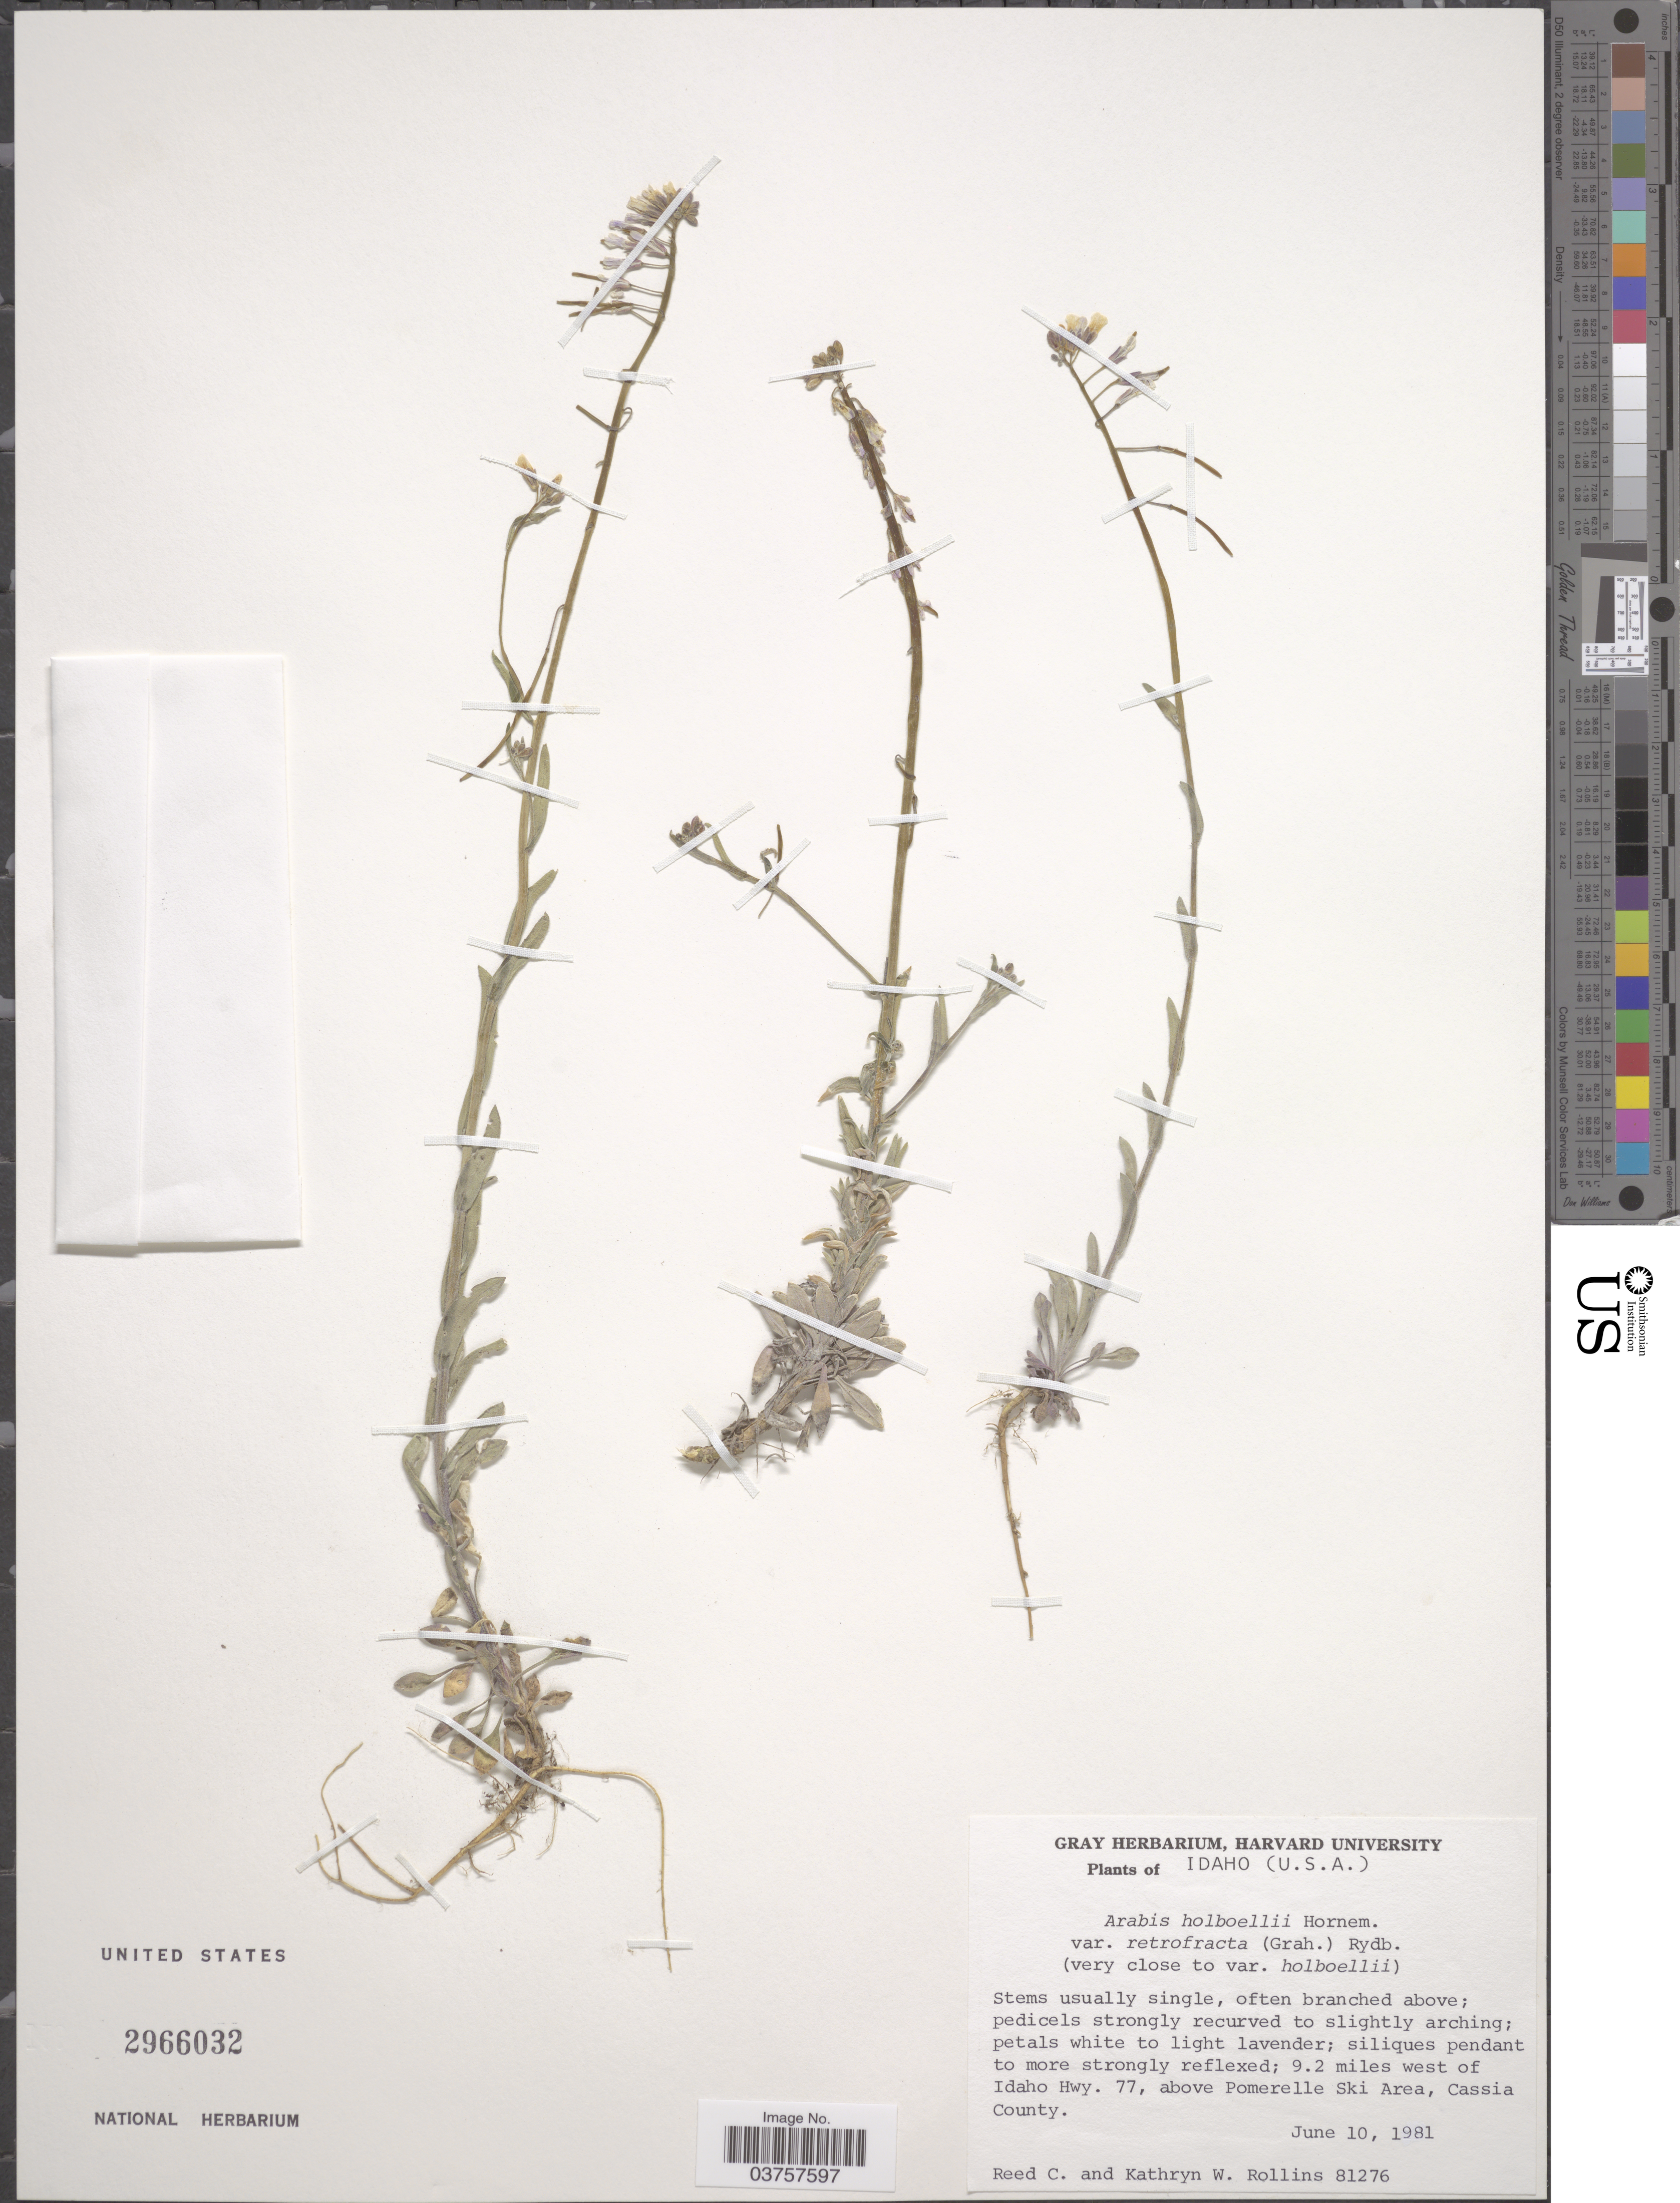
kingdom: Plantae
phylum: Tracheophyta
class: Magnoliopsida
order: Brassicales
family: Brassicaceae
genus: Arabis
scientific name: Arabis holboellii var. retrofracta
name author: Rydb.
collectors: R. C. Rollins & K. W. Rollins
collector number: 81276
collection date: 1981-06-10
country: United States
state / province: Idaho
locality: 9.2 miles west of Idaho Hwy. 77, above Pomerelle Ski Area, Cassia County.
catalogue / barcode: US 2966032